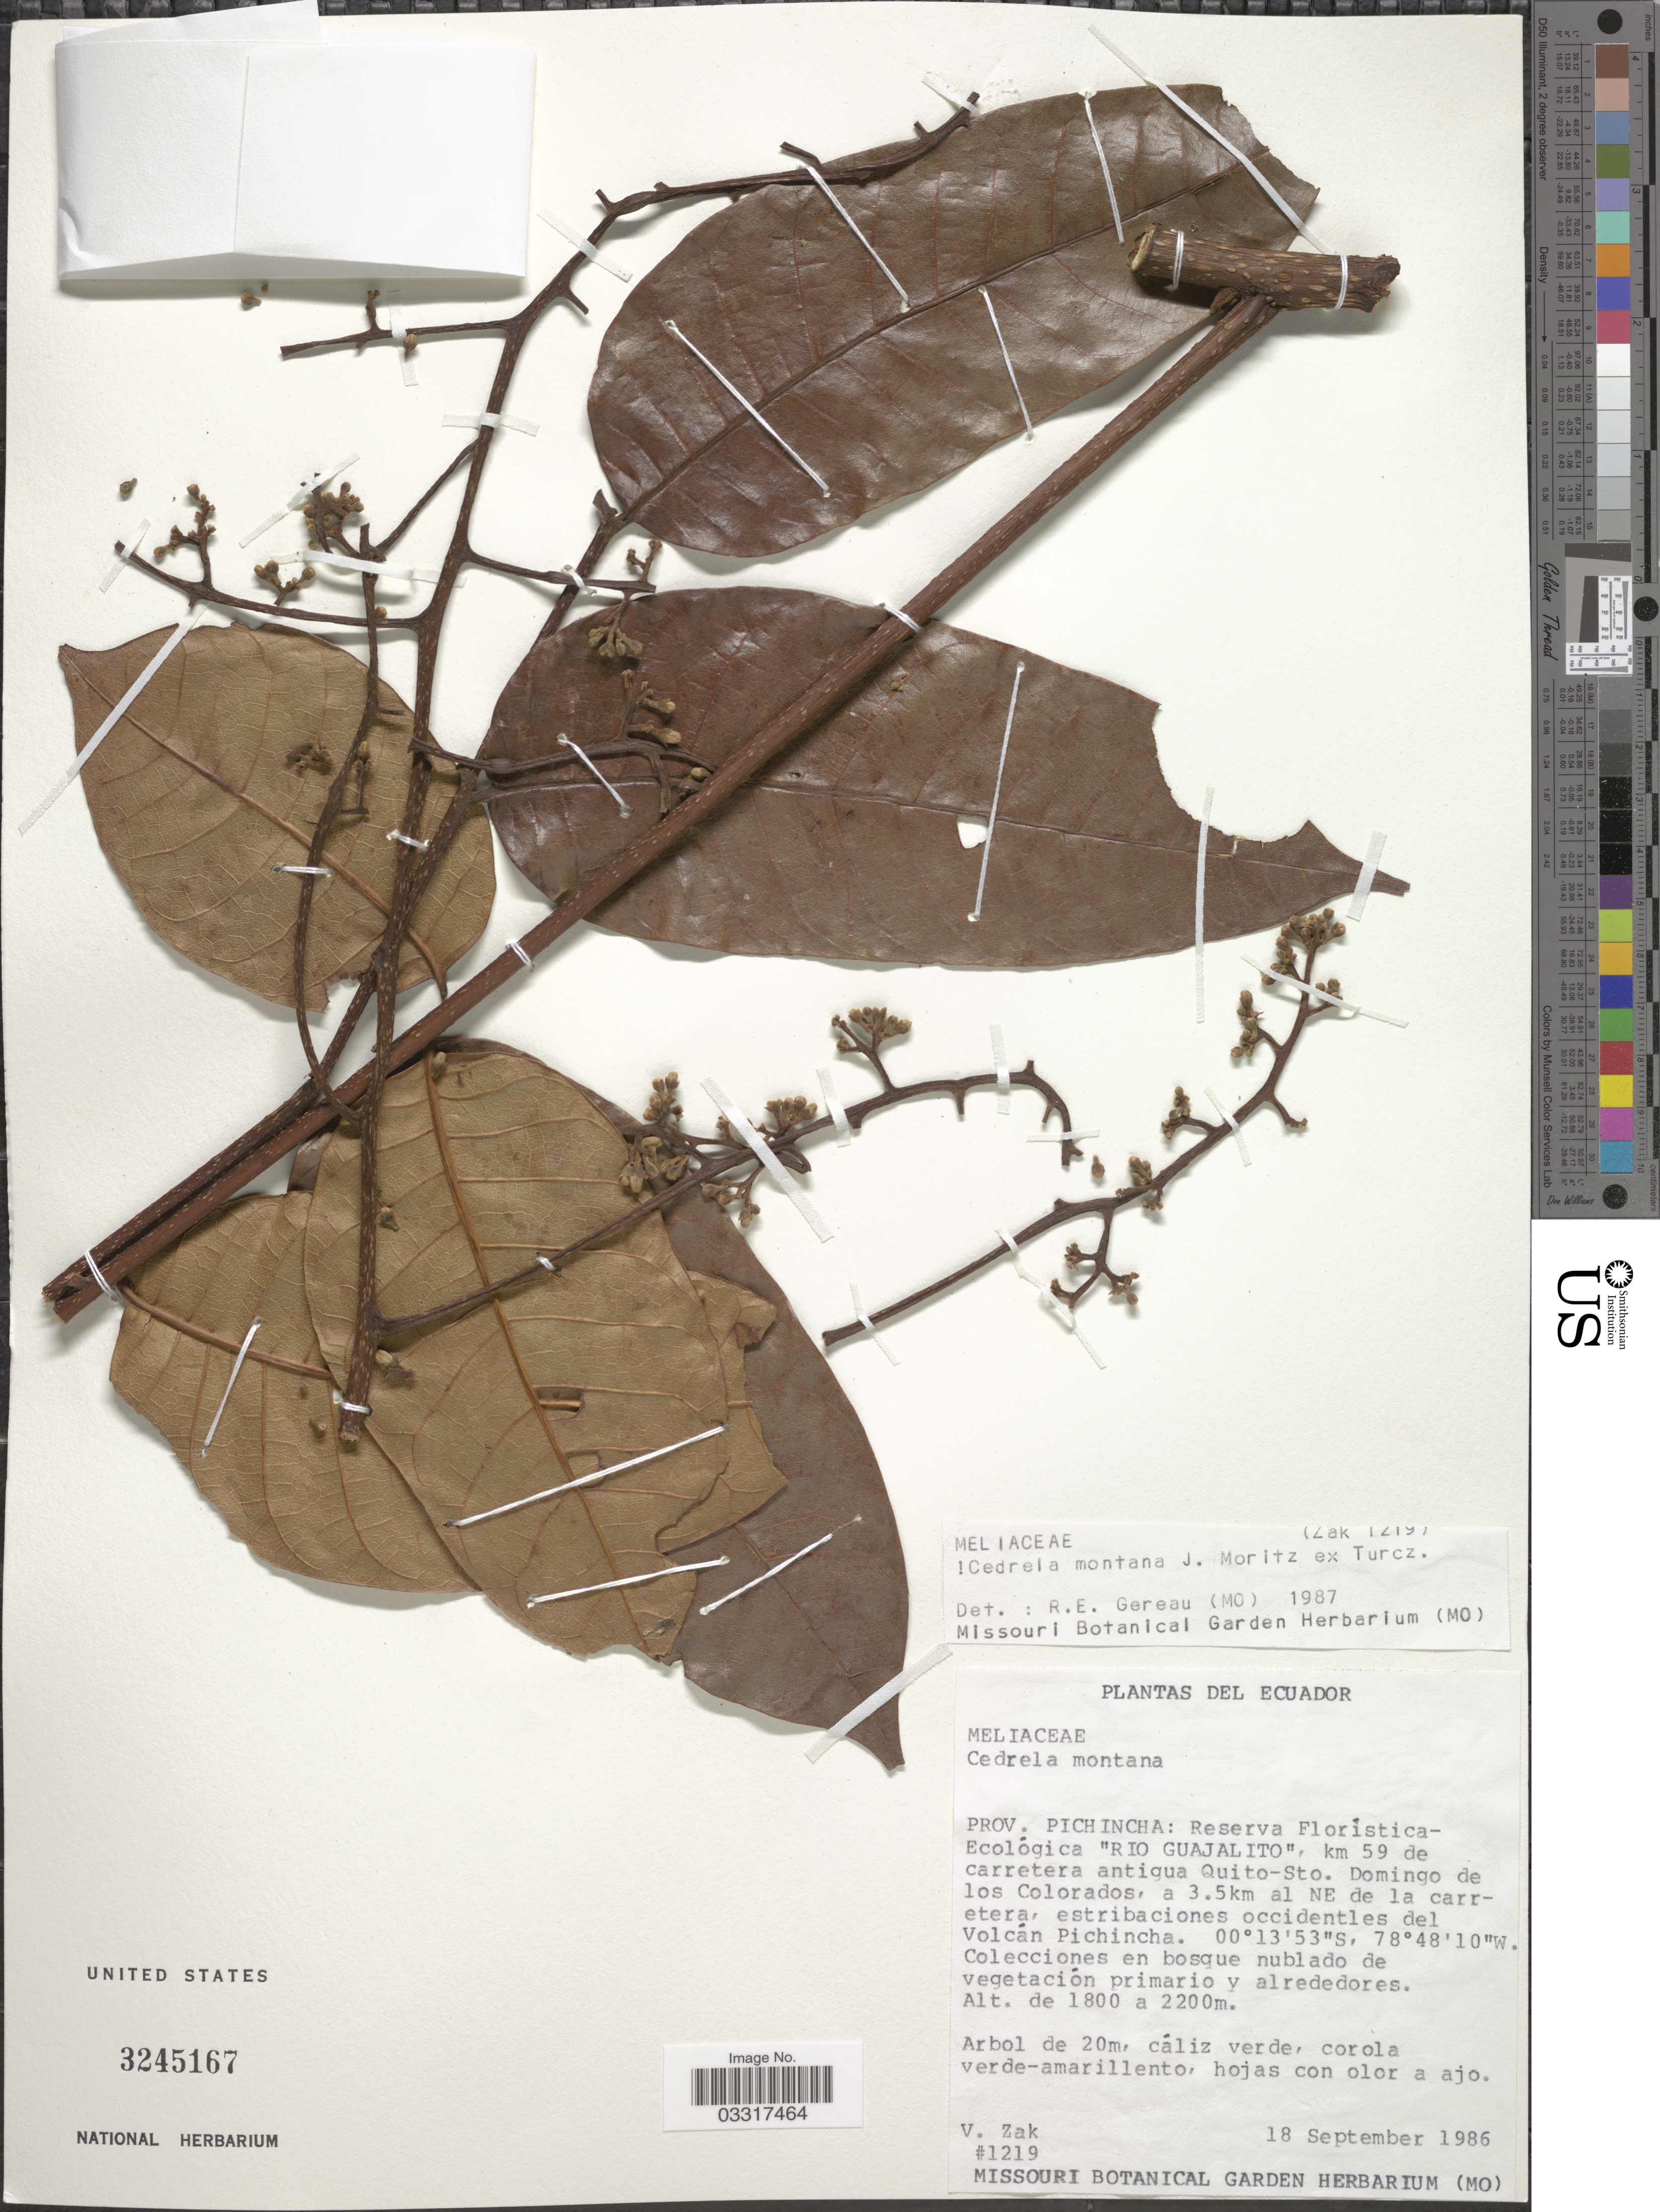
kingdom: Plantae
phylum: Tracheophyta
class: Magnoliopsida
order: Sapindales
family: Meliaceae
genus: Cedrela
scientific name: Cedrela montana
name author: Moritz ex Turcz.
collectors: V. Zak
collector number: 1219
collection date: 1986-09-18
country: Ecuador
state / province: Pichincha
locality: Reserva Floristica-Ecológica "Rio Guajalito", km 59 de carretera antigua Quito-Sto. Domingo de los Colorados, a 3.5km al NE de la carretera, estribaciones occidentles del Volcán Pichincha.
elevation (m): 1800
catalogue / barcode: US 3245167